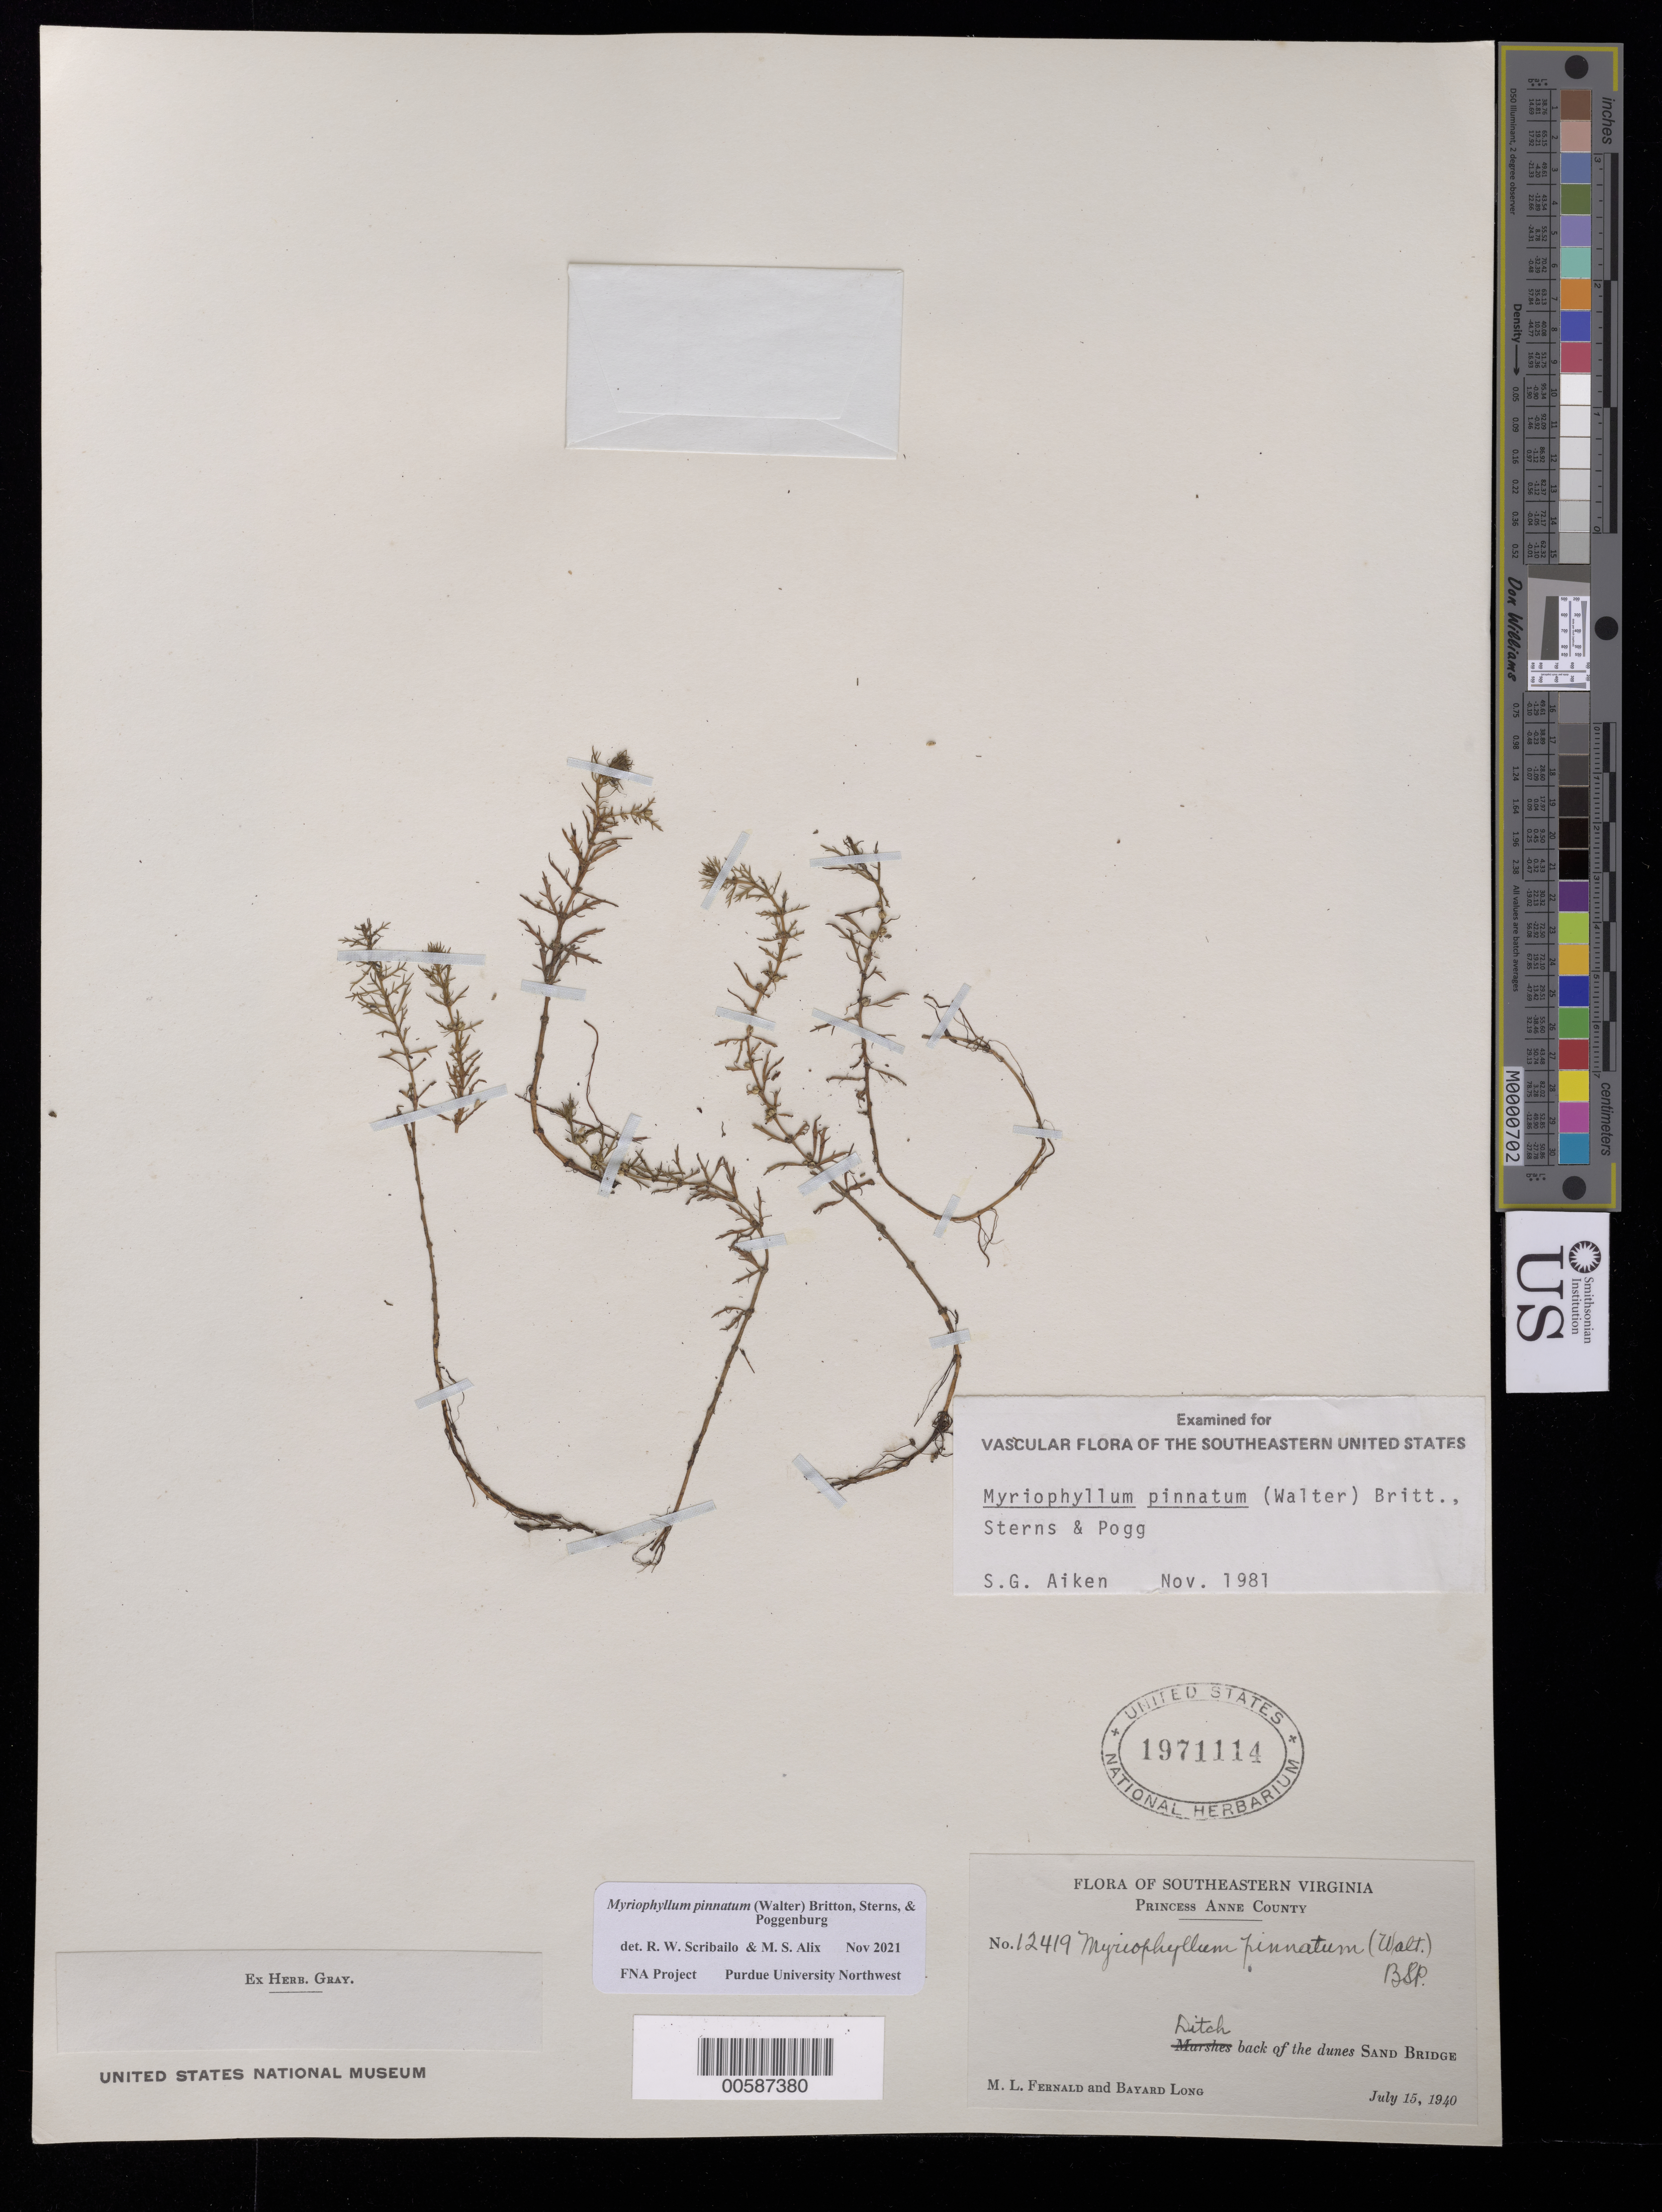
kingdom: Plantae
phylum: Tracheophyta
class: Magnoliopsida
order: Saxifragales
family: Haloragaceae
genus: Myriophyllum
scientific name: Myriophyllum pinnatum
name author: (Walter) Britton, Stearns & Poggenb.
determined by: Scribailo, R. W.; Alix, M. S.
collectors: M. L. Fernald & B. Long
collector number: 12419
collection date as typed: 15 Jul 1940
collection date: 1940-07-15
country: United States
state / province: Virginia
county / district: City of Virginia Beach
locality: Princess Anne County, Sand Bridge. [Princess Anne County is now part of City of Virginia Beach.]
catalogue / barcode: US 1971114